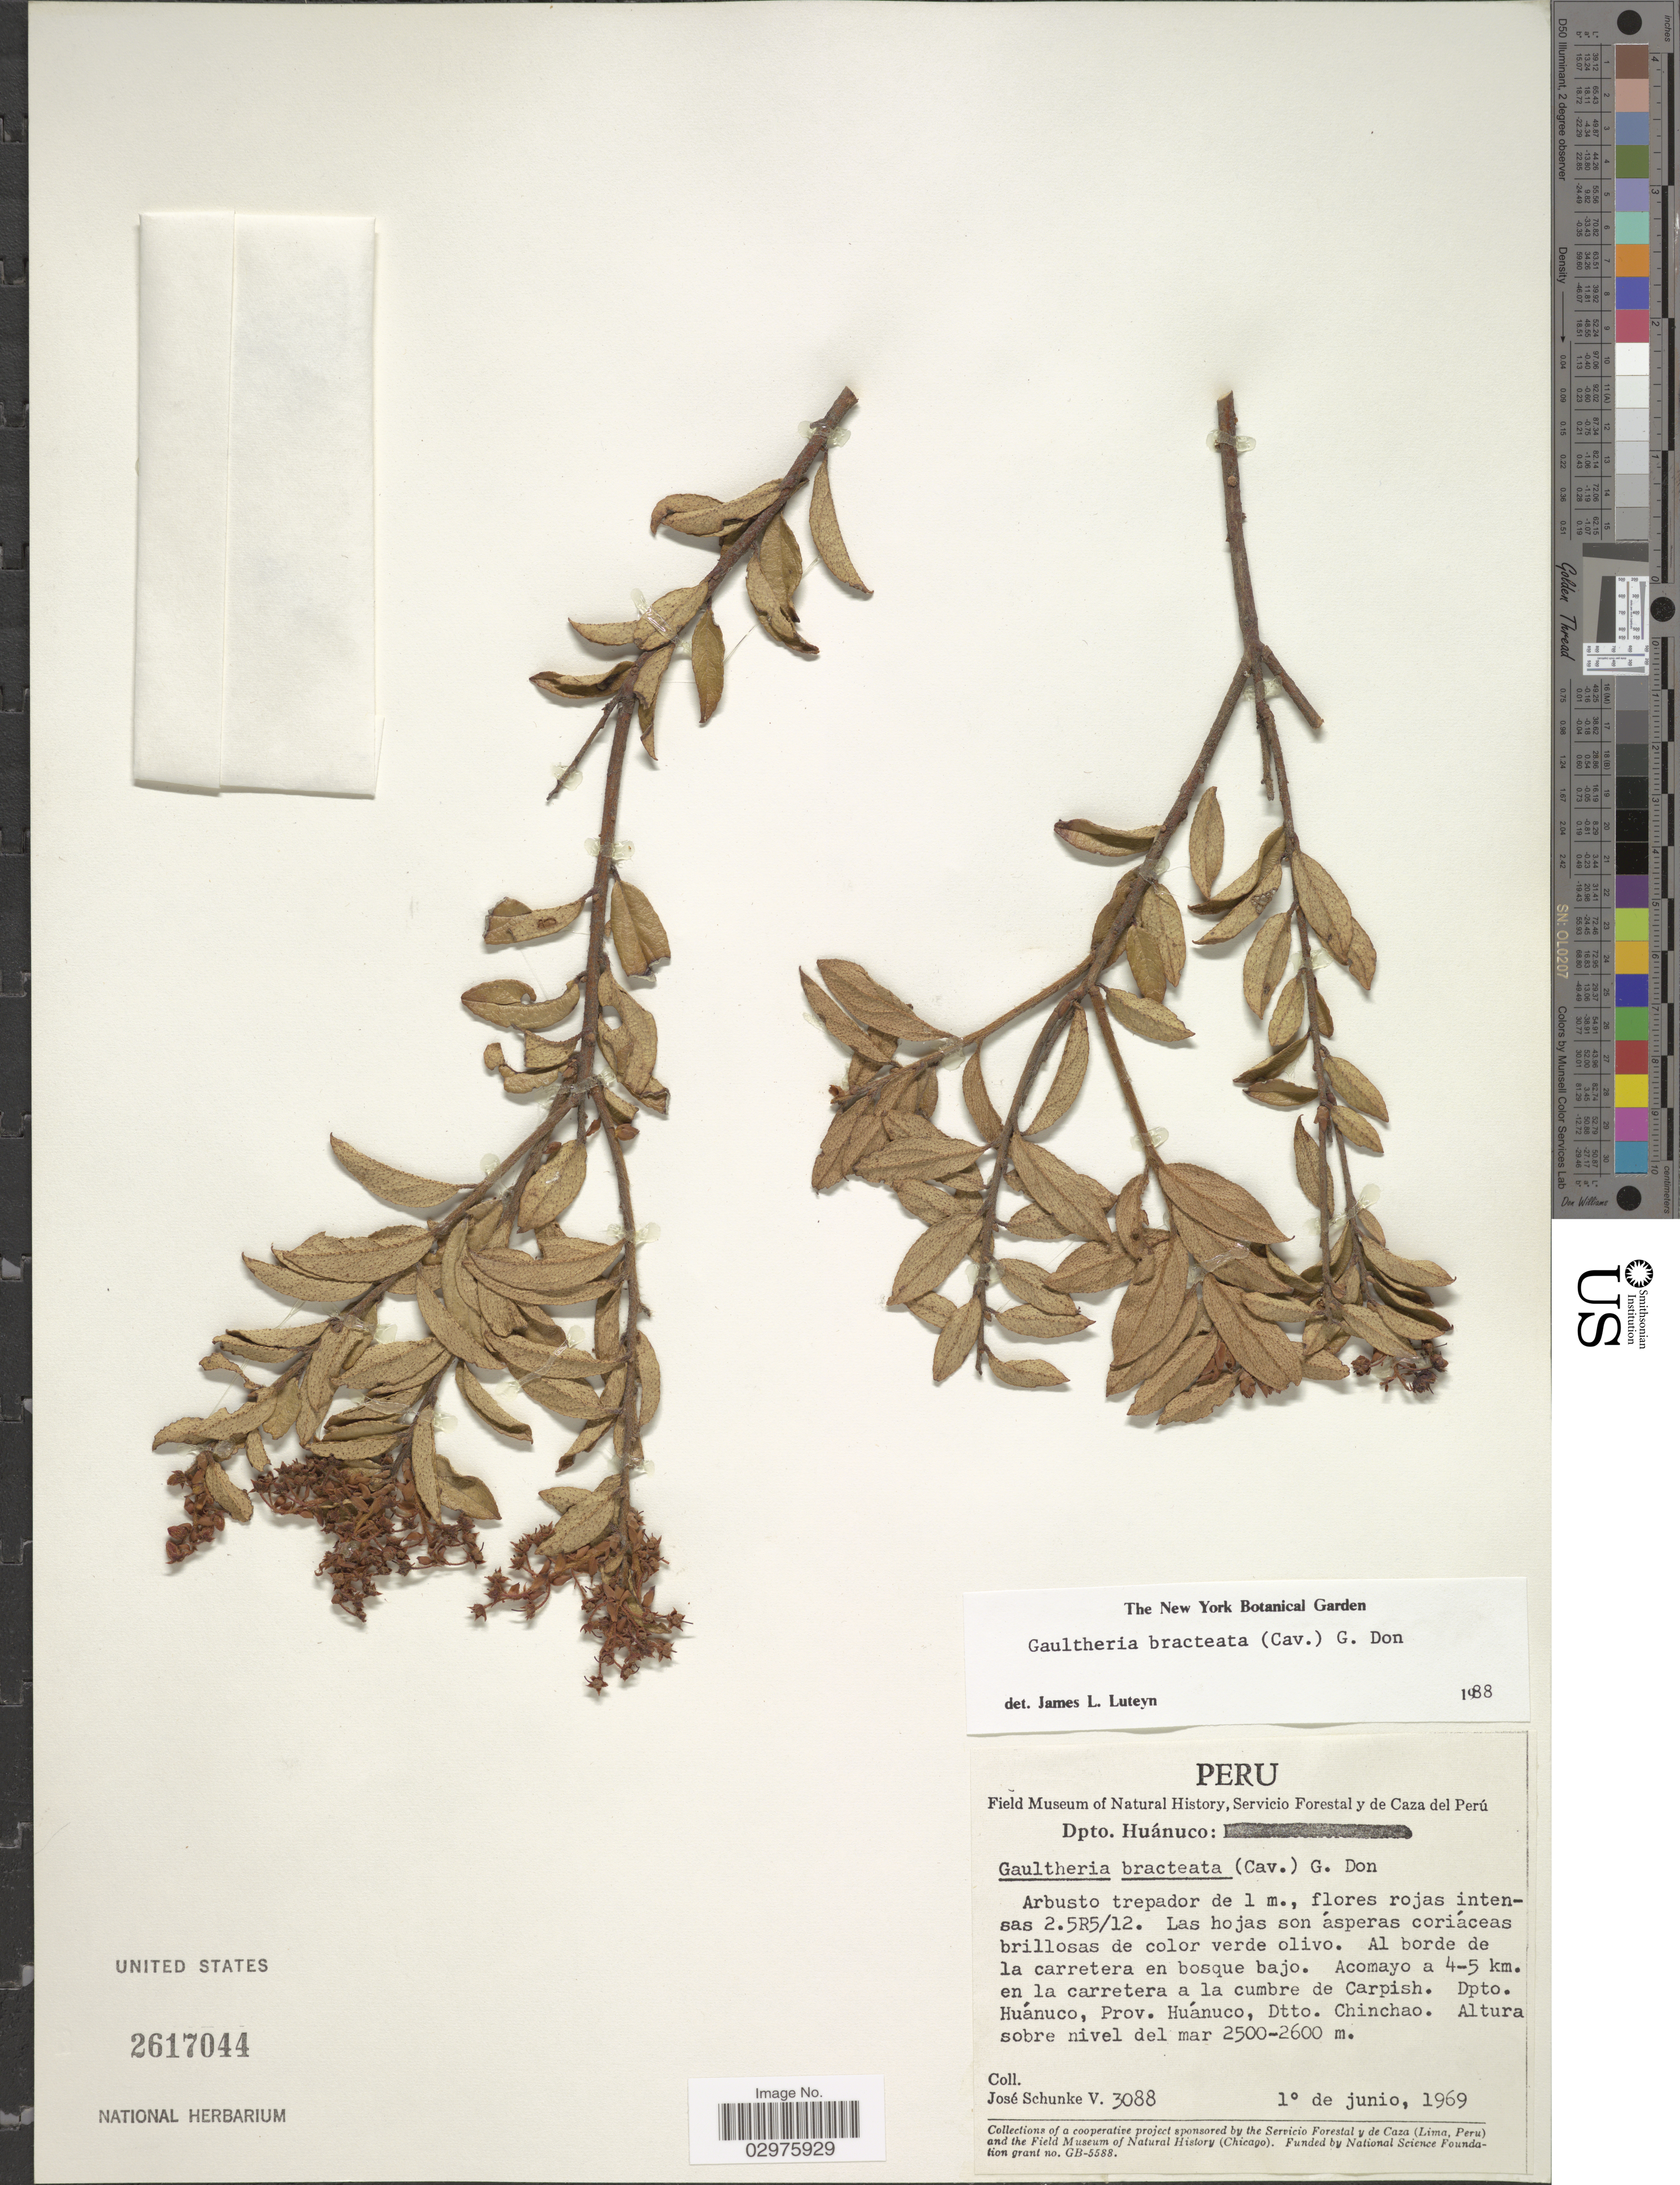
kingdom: Plantae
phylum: Tracheophyta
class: Magnoliopsida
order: Ericales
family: Ericaceae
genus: Gaultheria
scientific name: Gaultheria bracteata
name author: (Cav.) G. Don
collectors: J. Schunke Vigo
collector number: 3088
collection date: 1969-06-01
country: Peru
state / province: Huánuco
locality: Dpto. Huánuco. Prov. Huánuco, Dtto. Chinchao.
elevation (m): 2500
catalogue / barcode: US 2617044